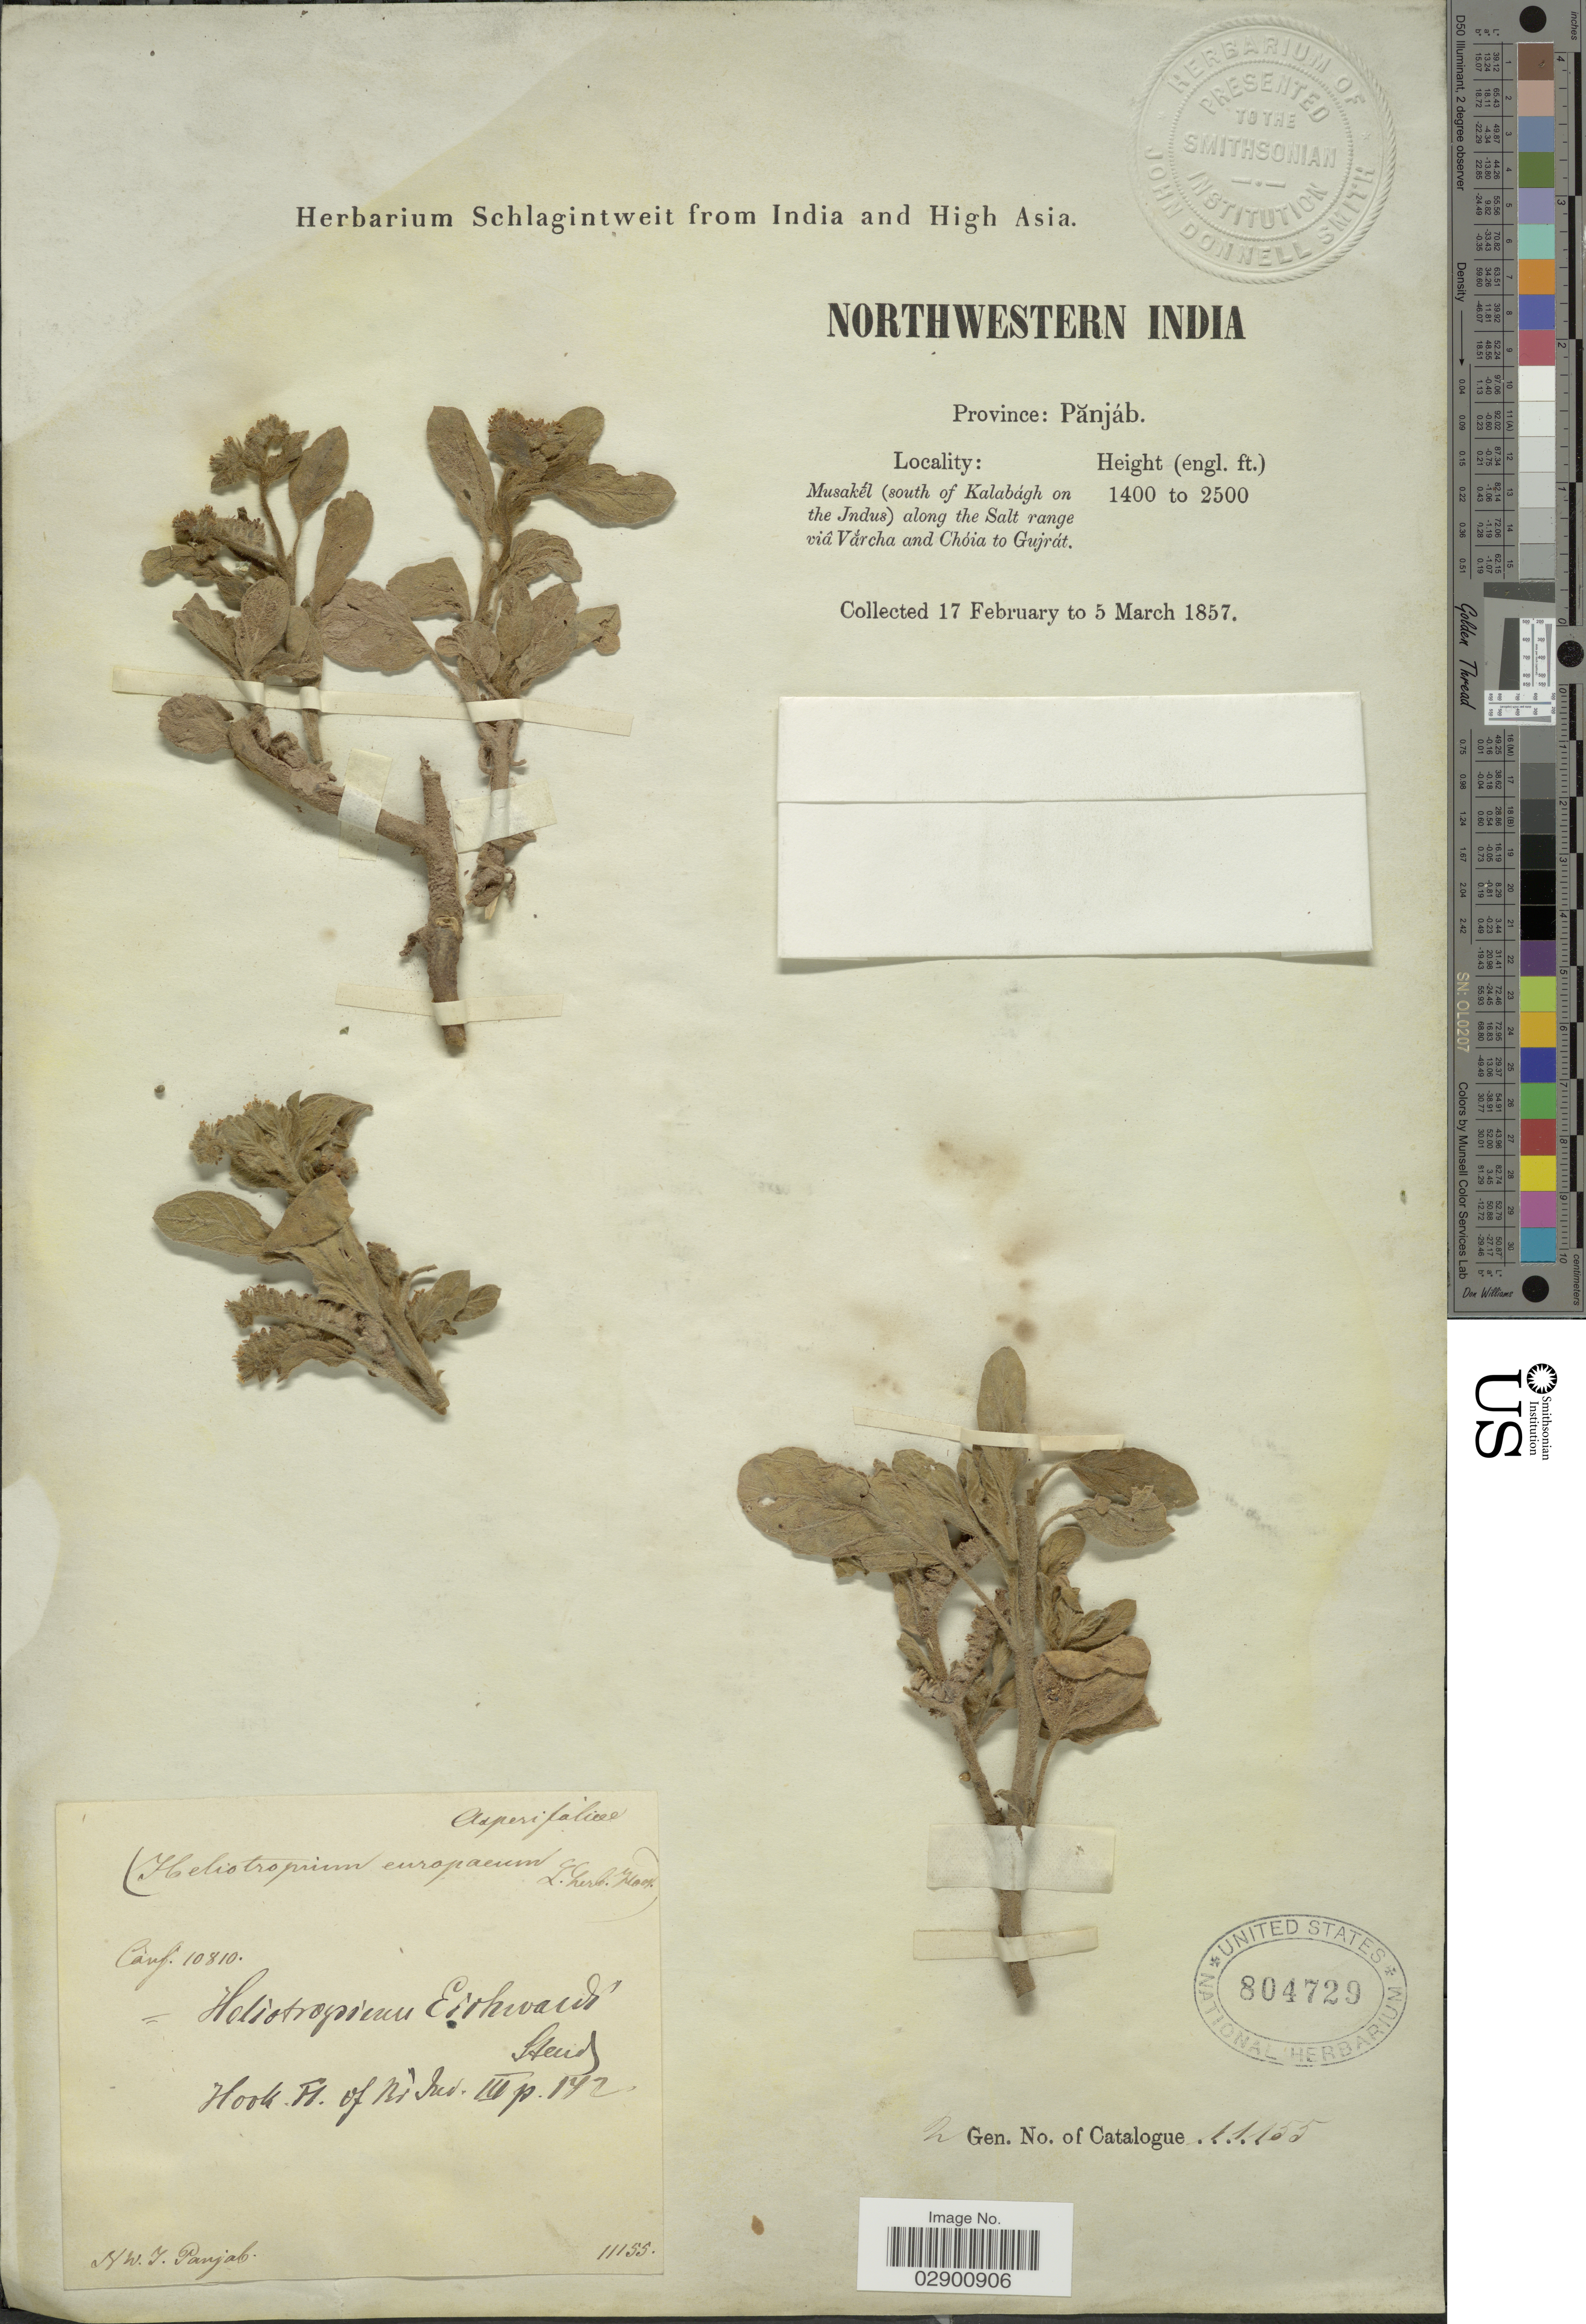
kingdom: Plantae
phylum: Tracheophyta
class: Magnoliopsida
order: Boraginales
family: Heliotropiaceae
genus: Heliotropium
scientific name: Heliotropium europaeum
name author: L.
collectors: ex herb. Schlagintweit from India and High Asia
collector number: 11155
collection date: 1857-02-17/1957-03-05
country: India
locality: Northwestern India. Province: Panjáb. Musakél (south of Kalabágh on the Jndus) along the Salt range viâ Várcha and Chóia to Gujrát.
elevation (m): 427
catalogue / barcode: US 804729